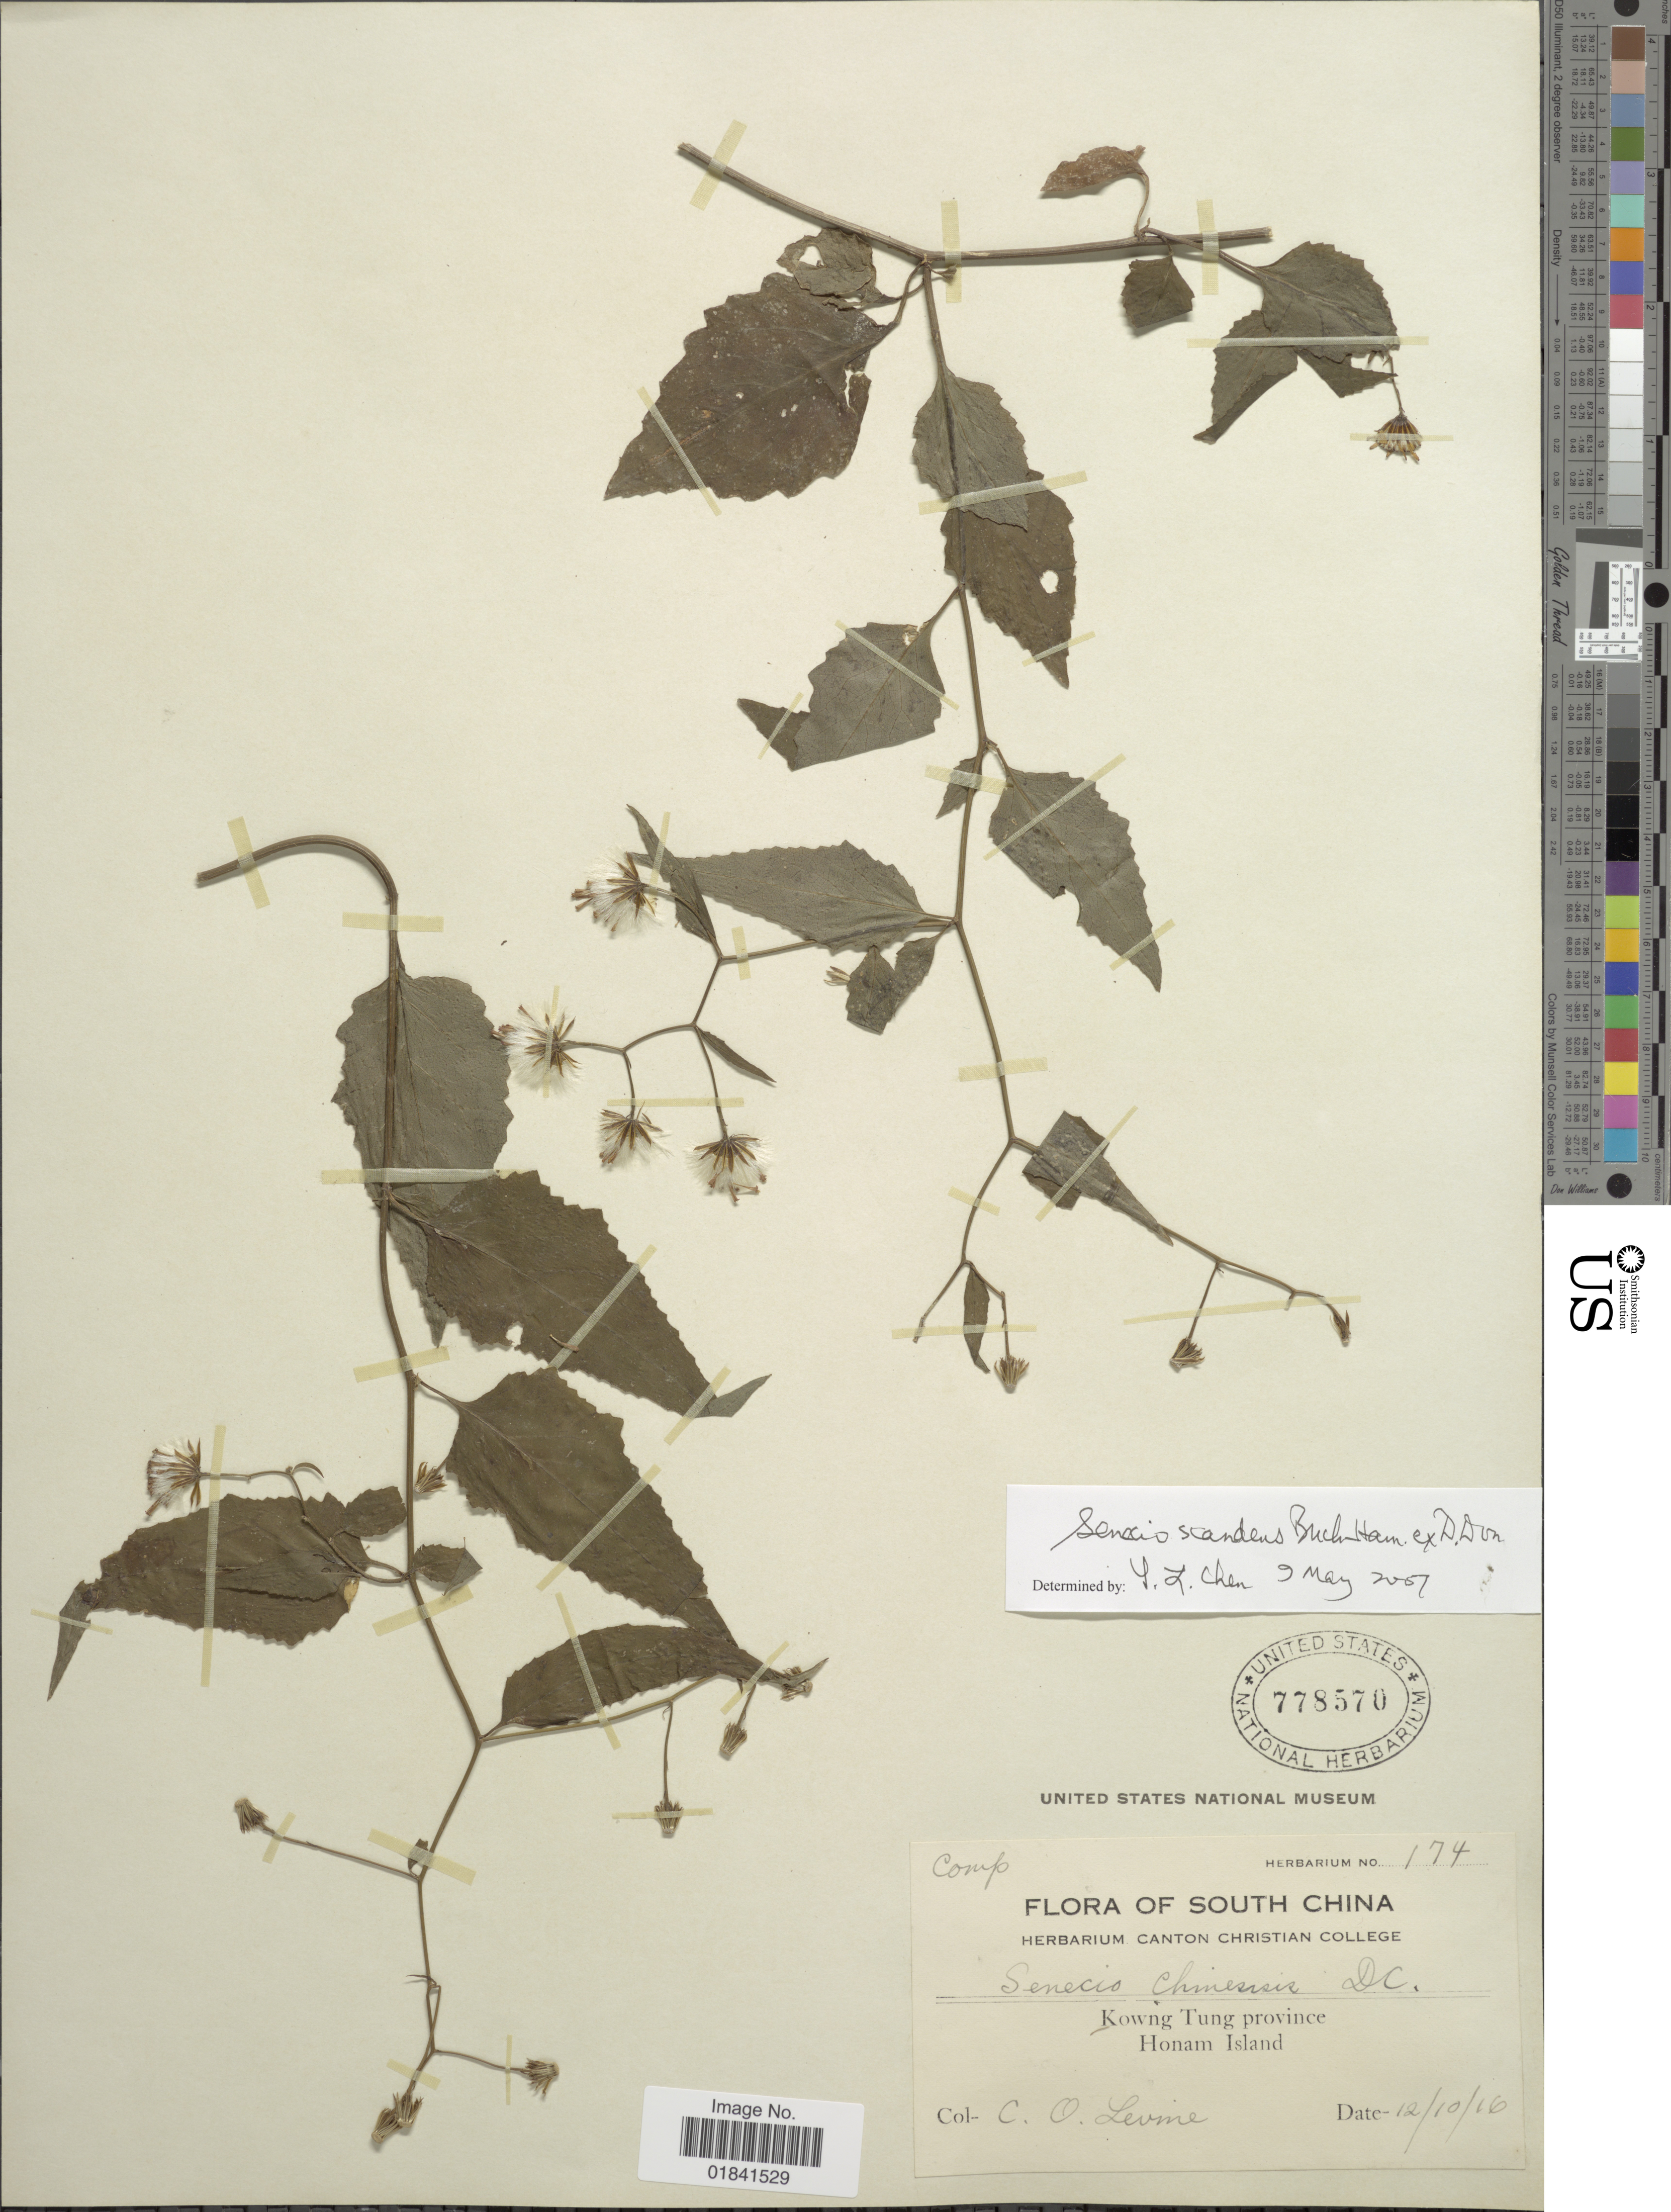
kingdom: Plantae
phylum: Tracheophyta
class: Magnoliopsida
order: Asterales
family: Asteraceae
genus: Senecio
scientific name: Senecio scandens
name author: Buch.-Ham. ex D. Don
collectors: C. O. Levine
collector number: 174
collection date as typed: Transcribed d/m/y: 12/10/16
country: China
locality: South China, Kowng Tung province, Honam Island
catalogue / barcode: US 778570